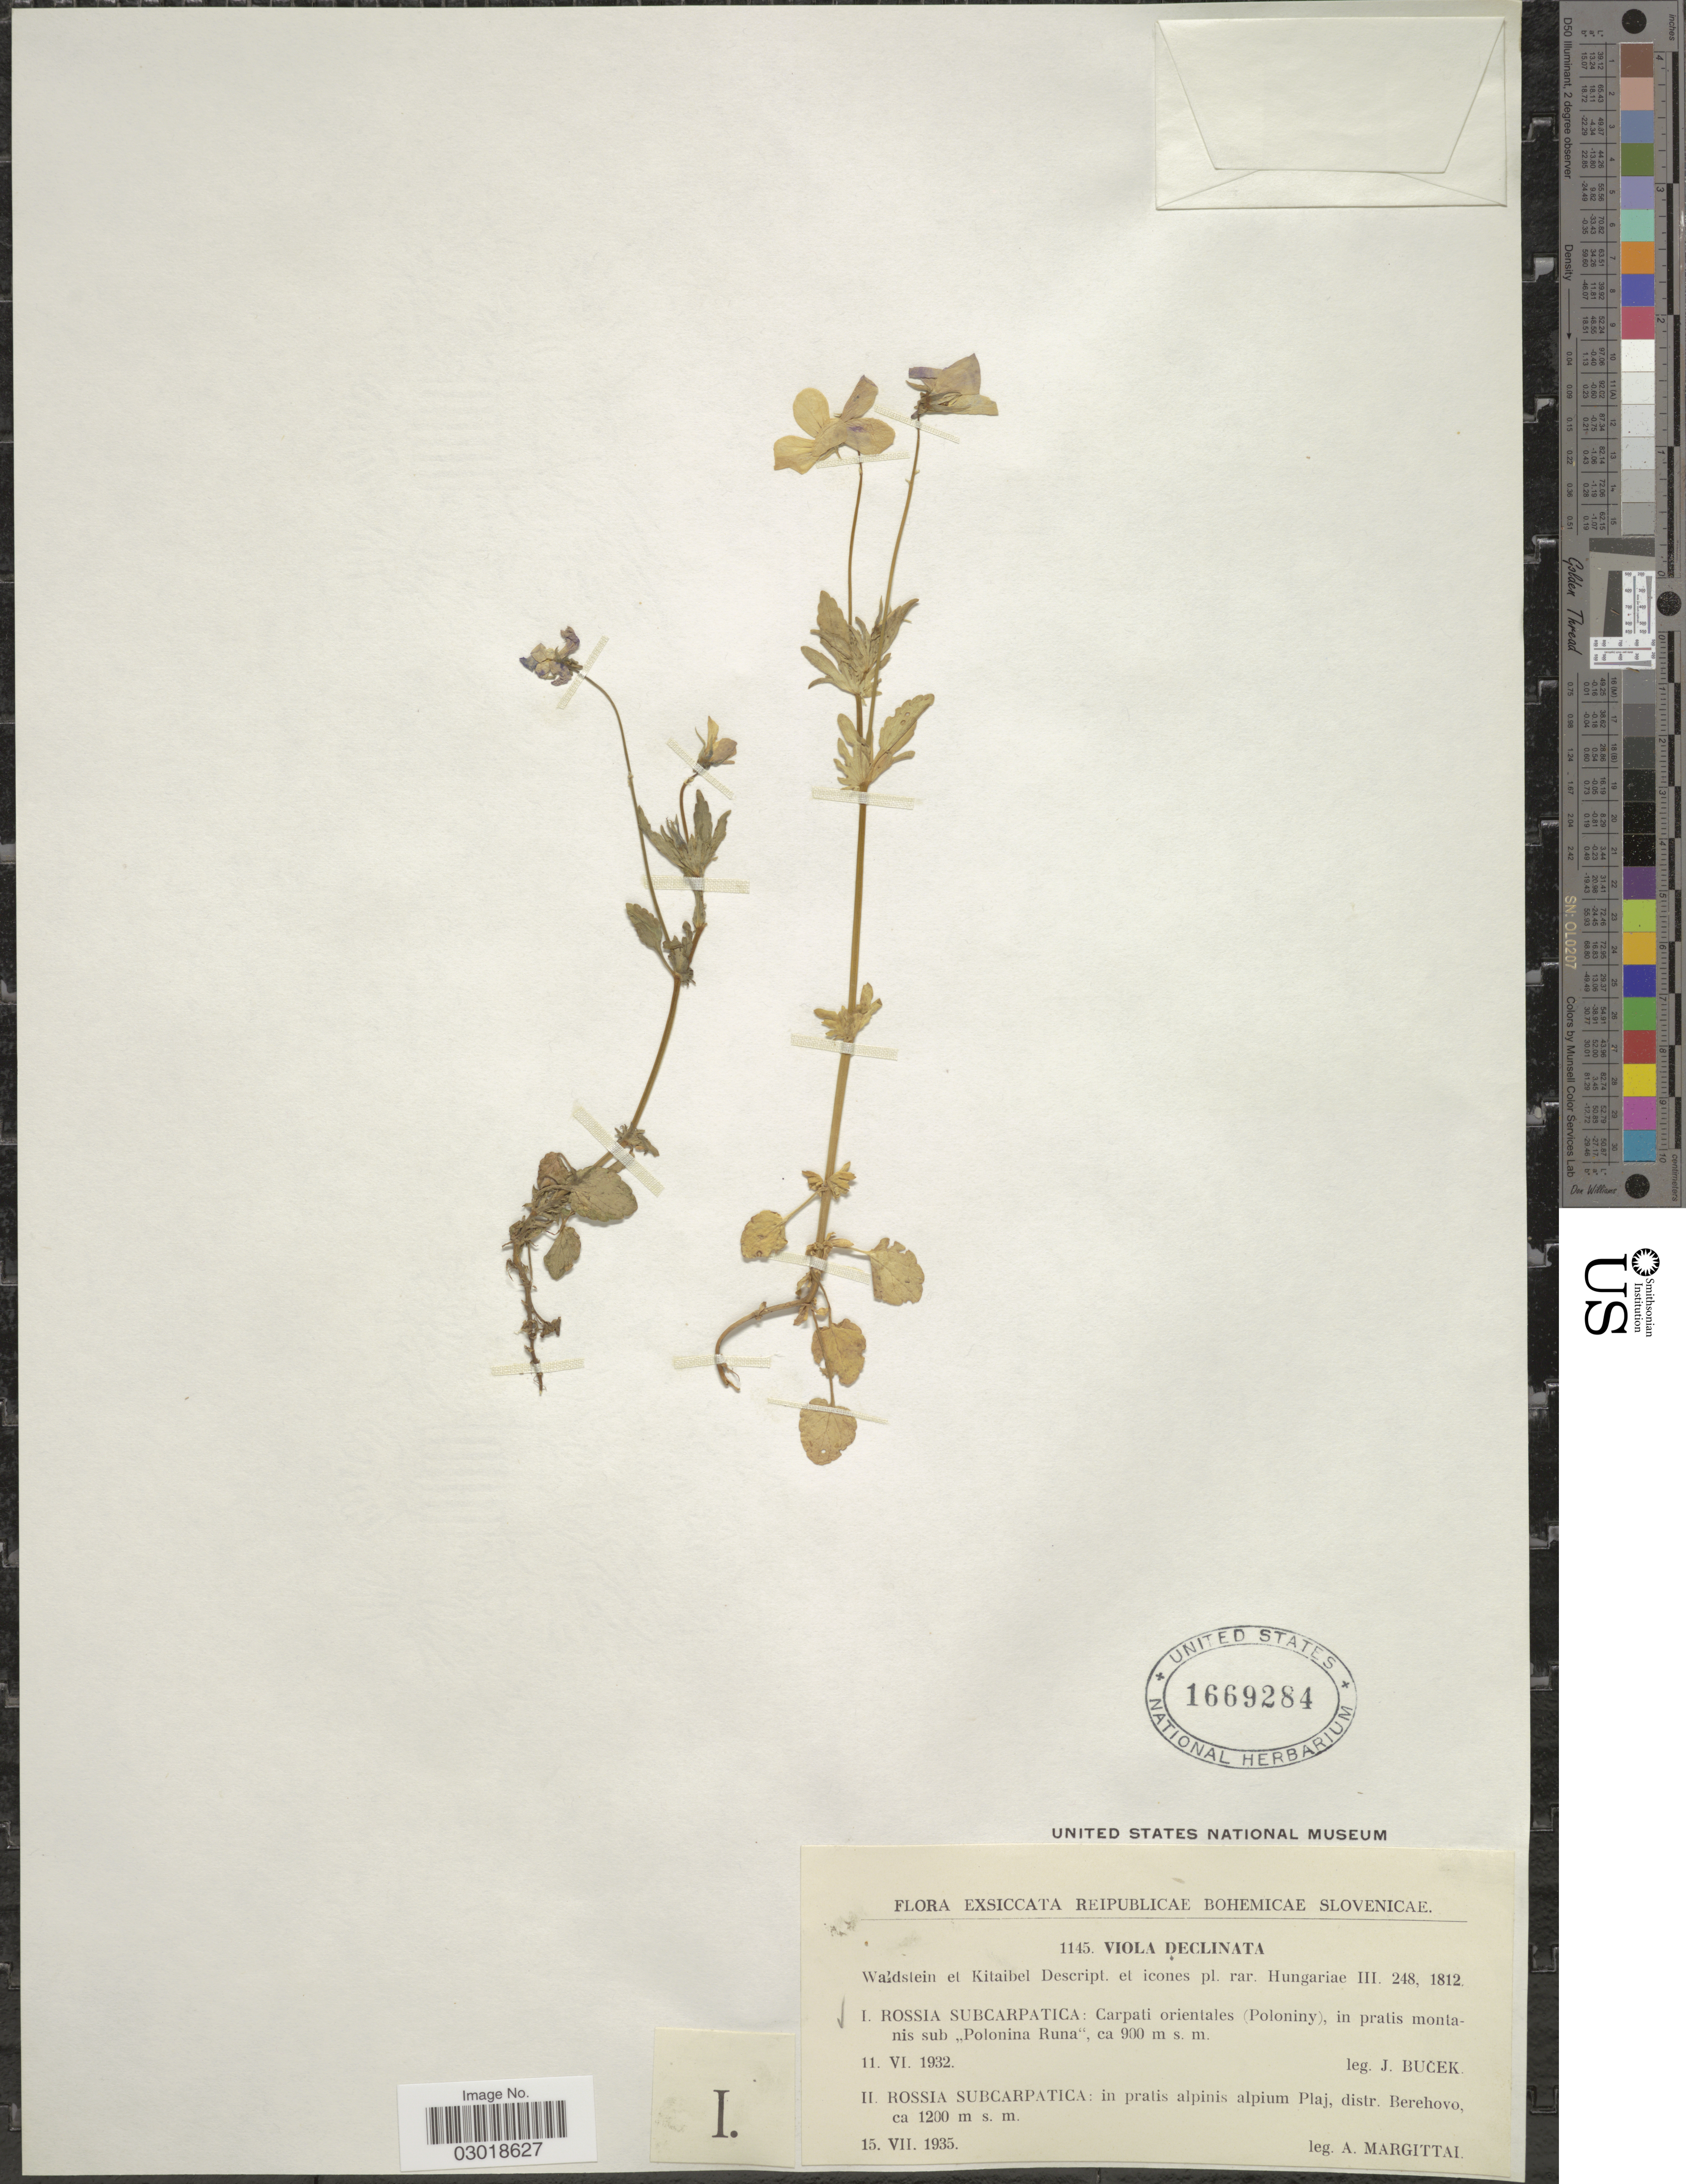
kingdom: Plantae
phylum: Tracheophyta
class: Magnoliopsida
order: Malpighiales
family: Violaceae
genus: Viola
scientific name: Viola declinata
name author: Waldst. & Kit.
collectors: J. Bucek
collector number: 1145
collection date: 1932-06-11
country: Ukraine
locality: Reipublicae Bohemicae. Rossia Subcarpatica: Carpati orientales (Poloniny), in pratis montanis sub "Polonina Runa".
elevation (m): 900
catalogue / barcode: US 1669284